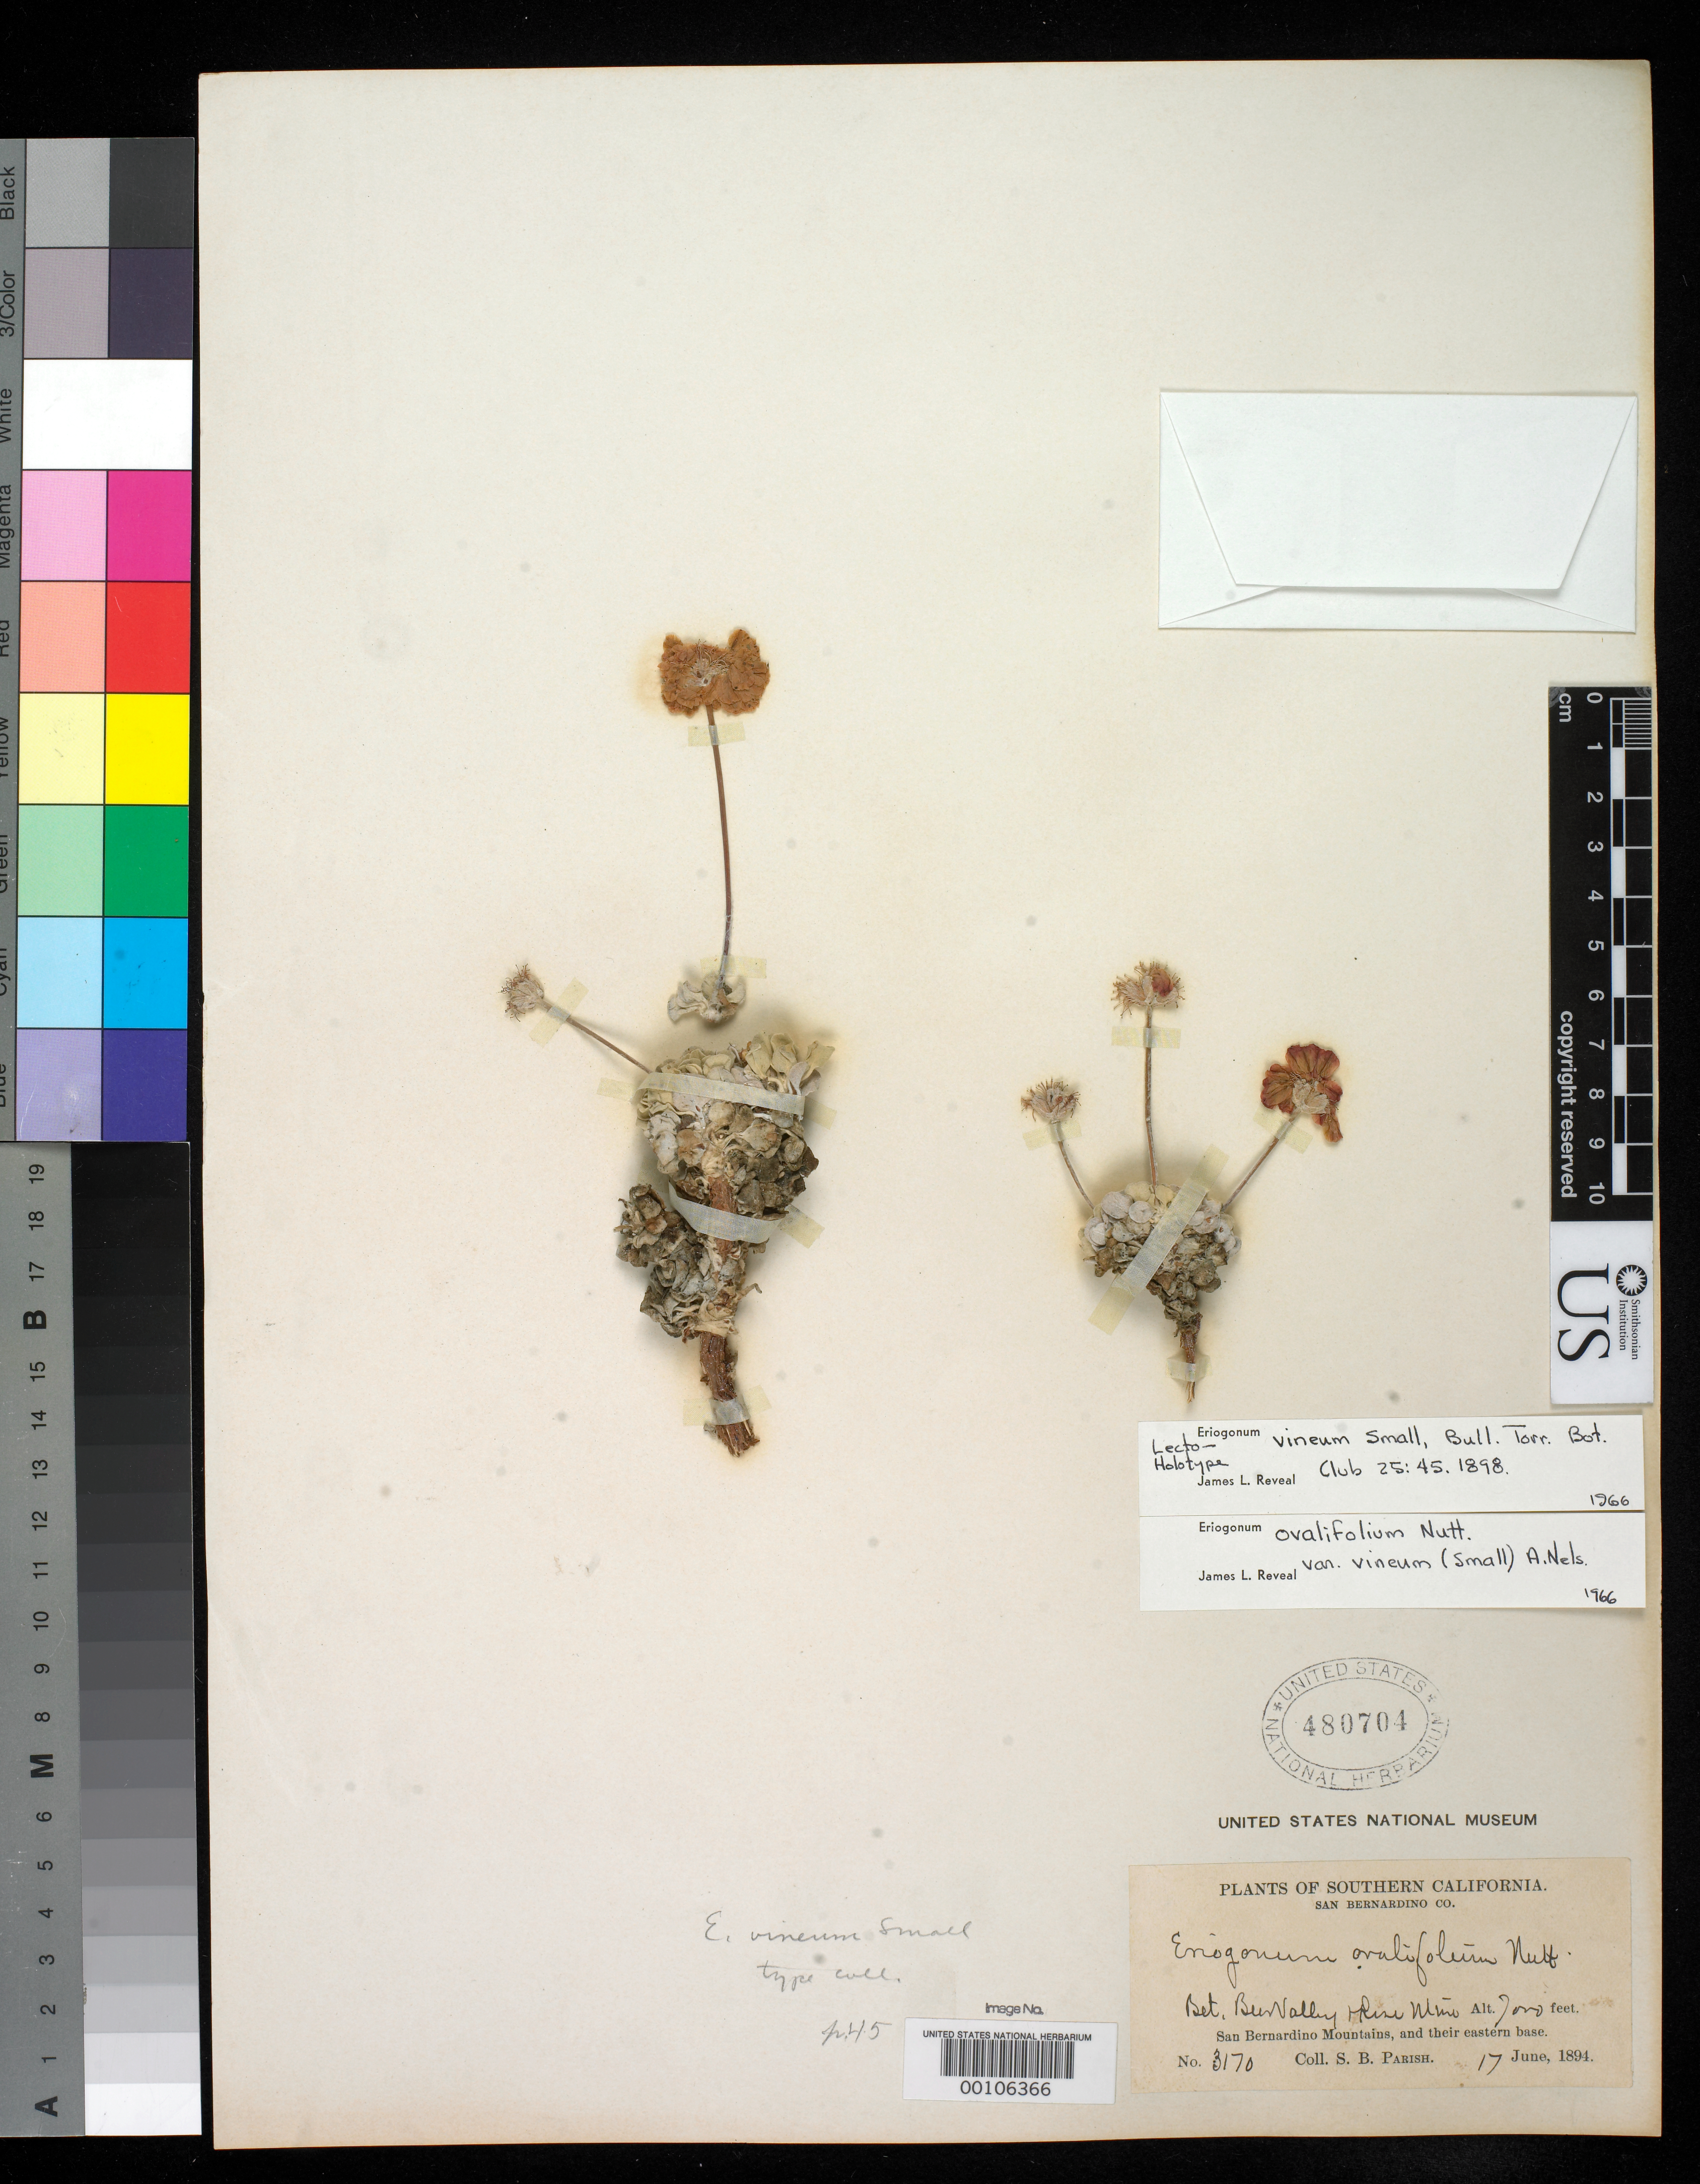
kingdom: Plantae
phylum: Tracheophyta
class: Magnoliopsida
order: Caryophyllales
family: Polygonaceae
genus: Eriogonum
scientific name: Eriogonum vineum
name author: Small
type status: Isosyntype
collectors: S. B. Parish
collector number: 3170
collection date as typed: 17 Jun 1894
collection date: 1894-06-17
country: United States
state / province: California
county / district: San Bernardino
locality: Between Bear Valley & Rose mine, San Bernardino Mountains & their eastern base.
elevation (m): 2134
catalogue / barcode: US 480704